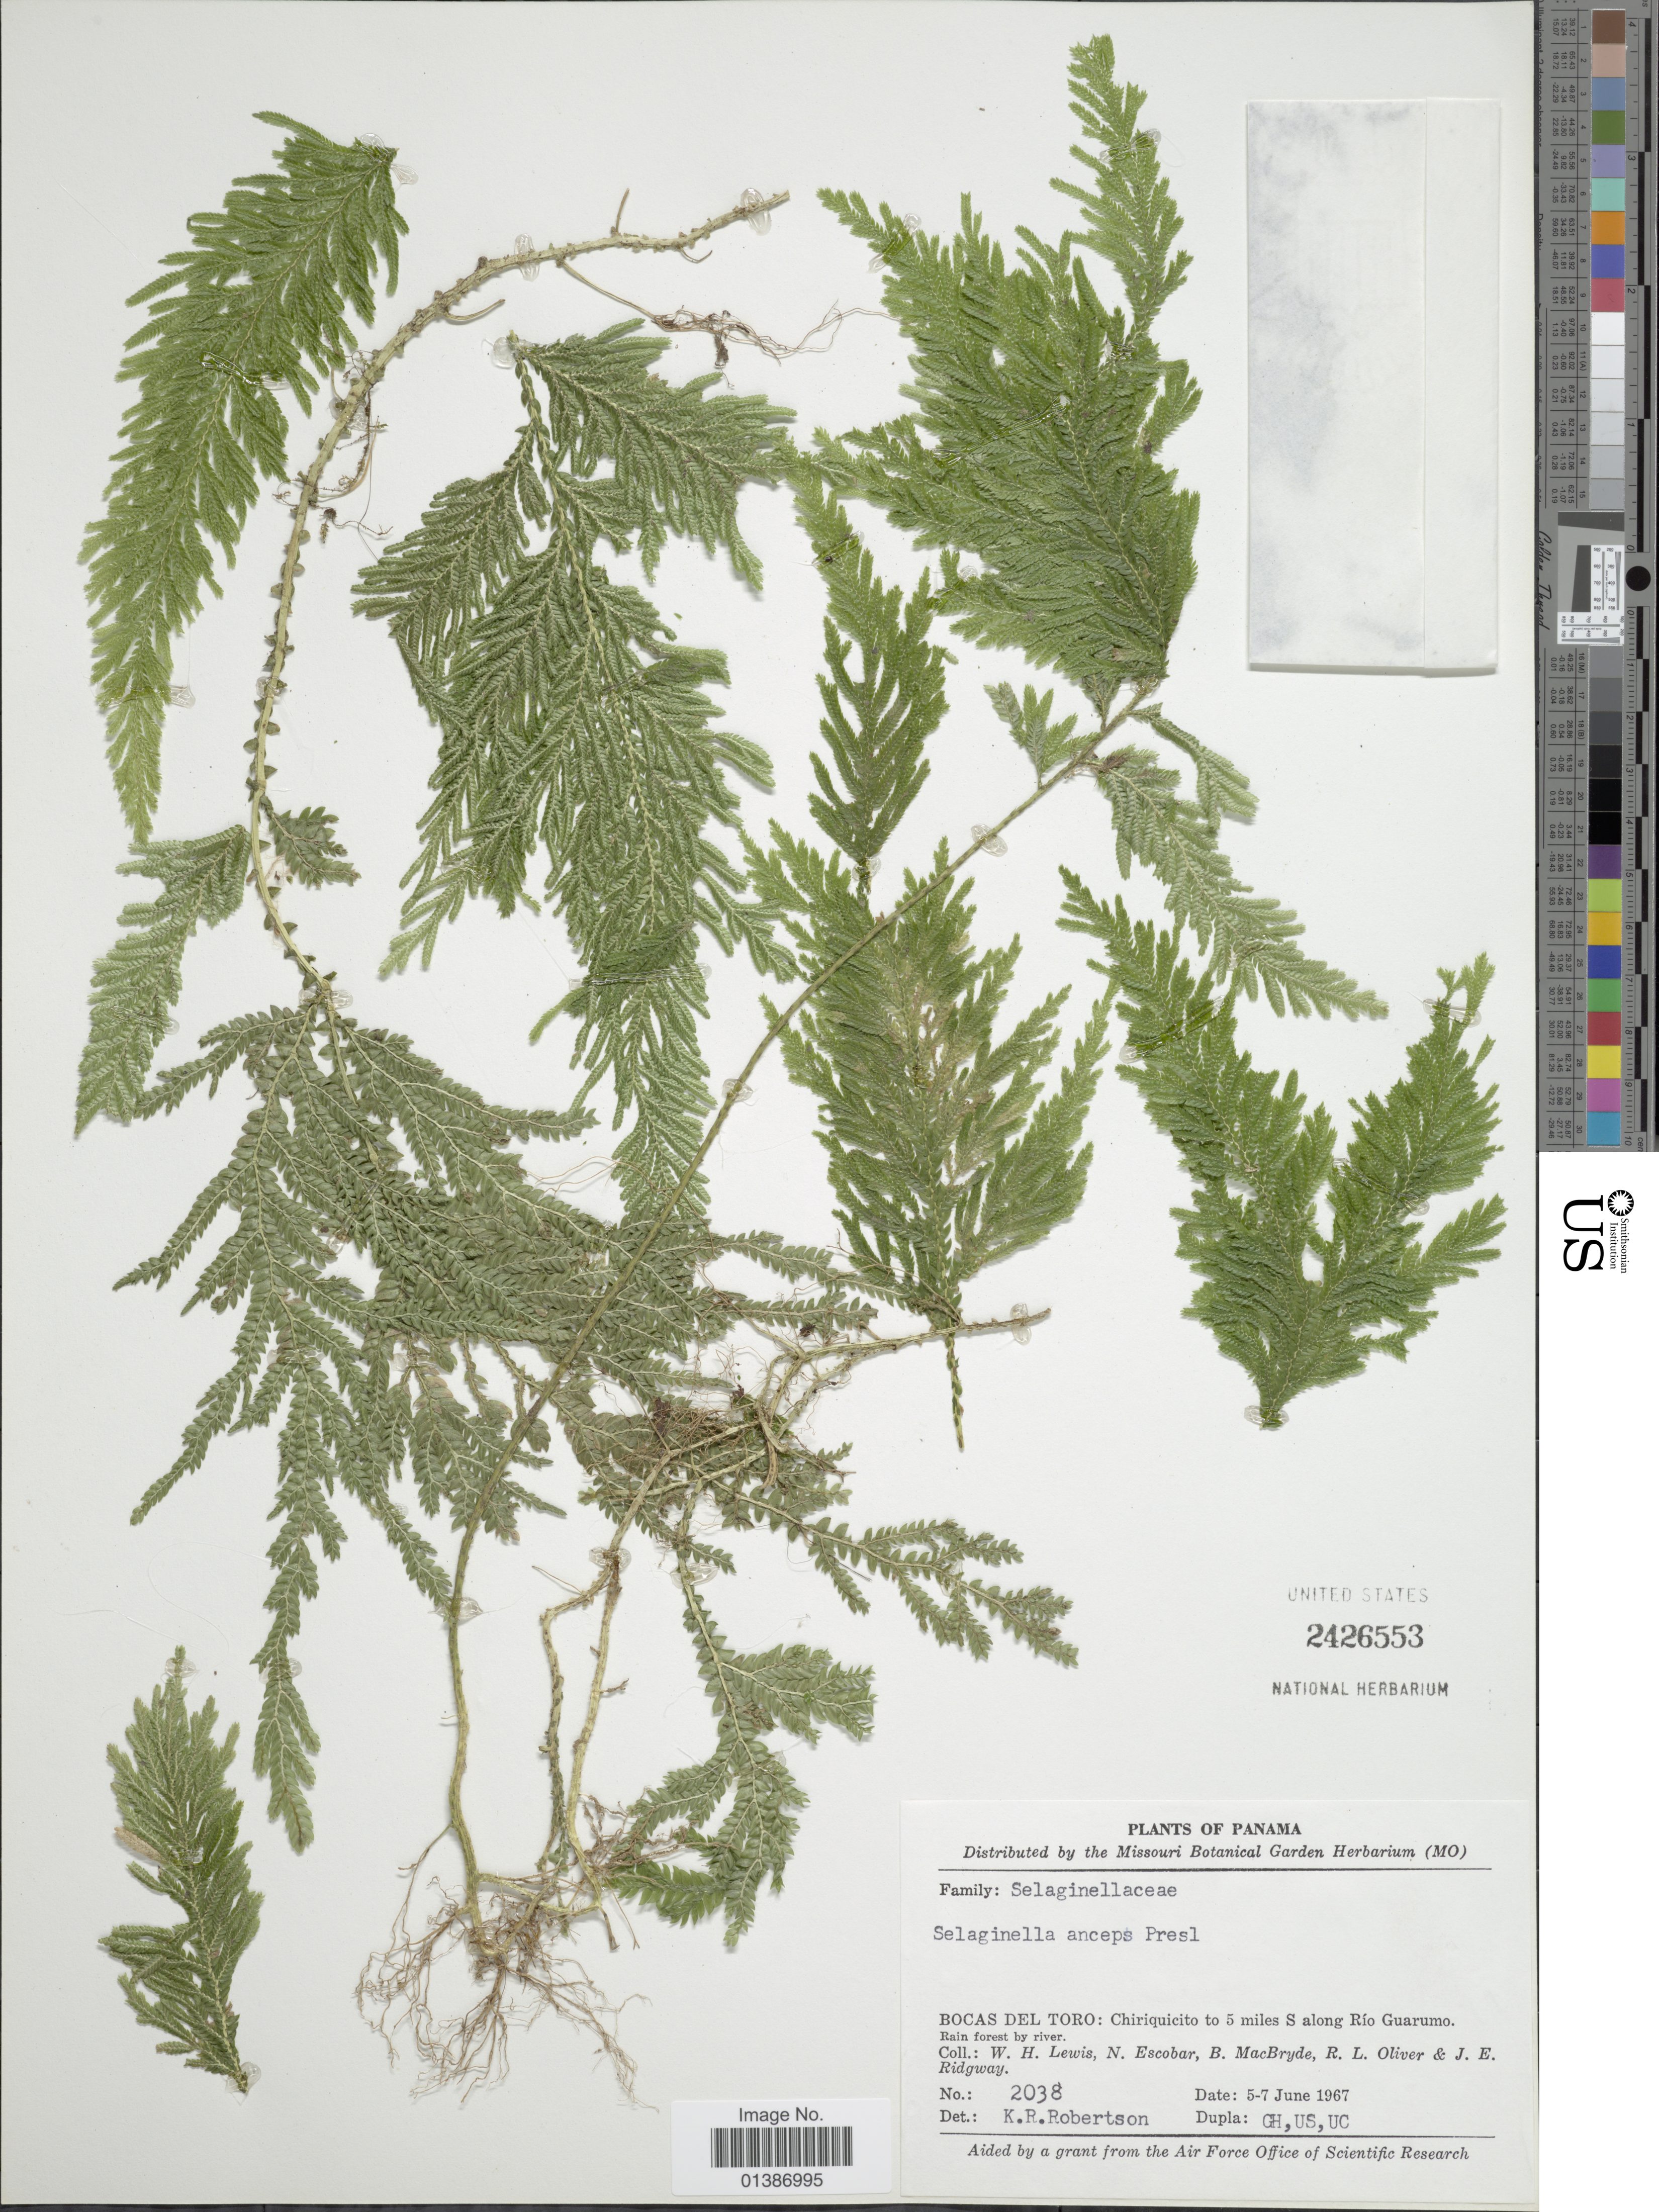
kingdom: Plantae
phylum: Tracheophyta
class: Lycopodiopsida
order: Selaginellales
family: Selaginellaceae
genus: Selaginella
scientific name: Selaginella anceps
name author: (C. Presl)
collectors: W. H. Lewis, N. Escobar, B. MacBryde, R. Oliver & J. Ridgway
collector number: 2038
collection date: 1967-06-05/1967-06-07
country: Panama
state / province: Bocas del Toro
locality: Chiriquicito to 5 miles S along Río Guarumo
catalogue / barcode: US 2426553